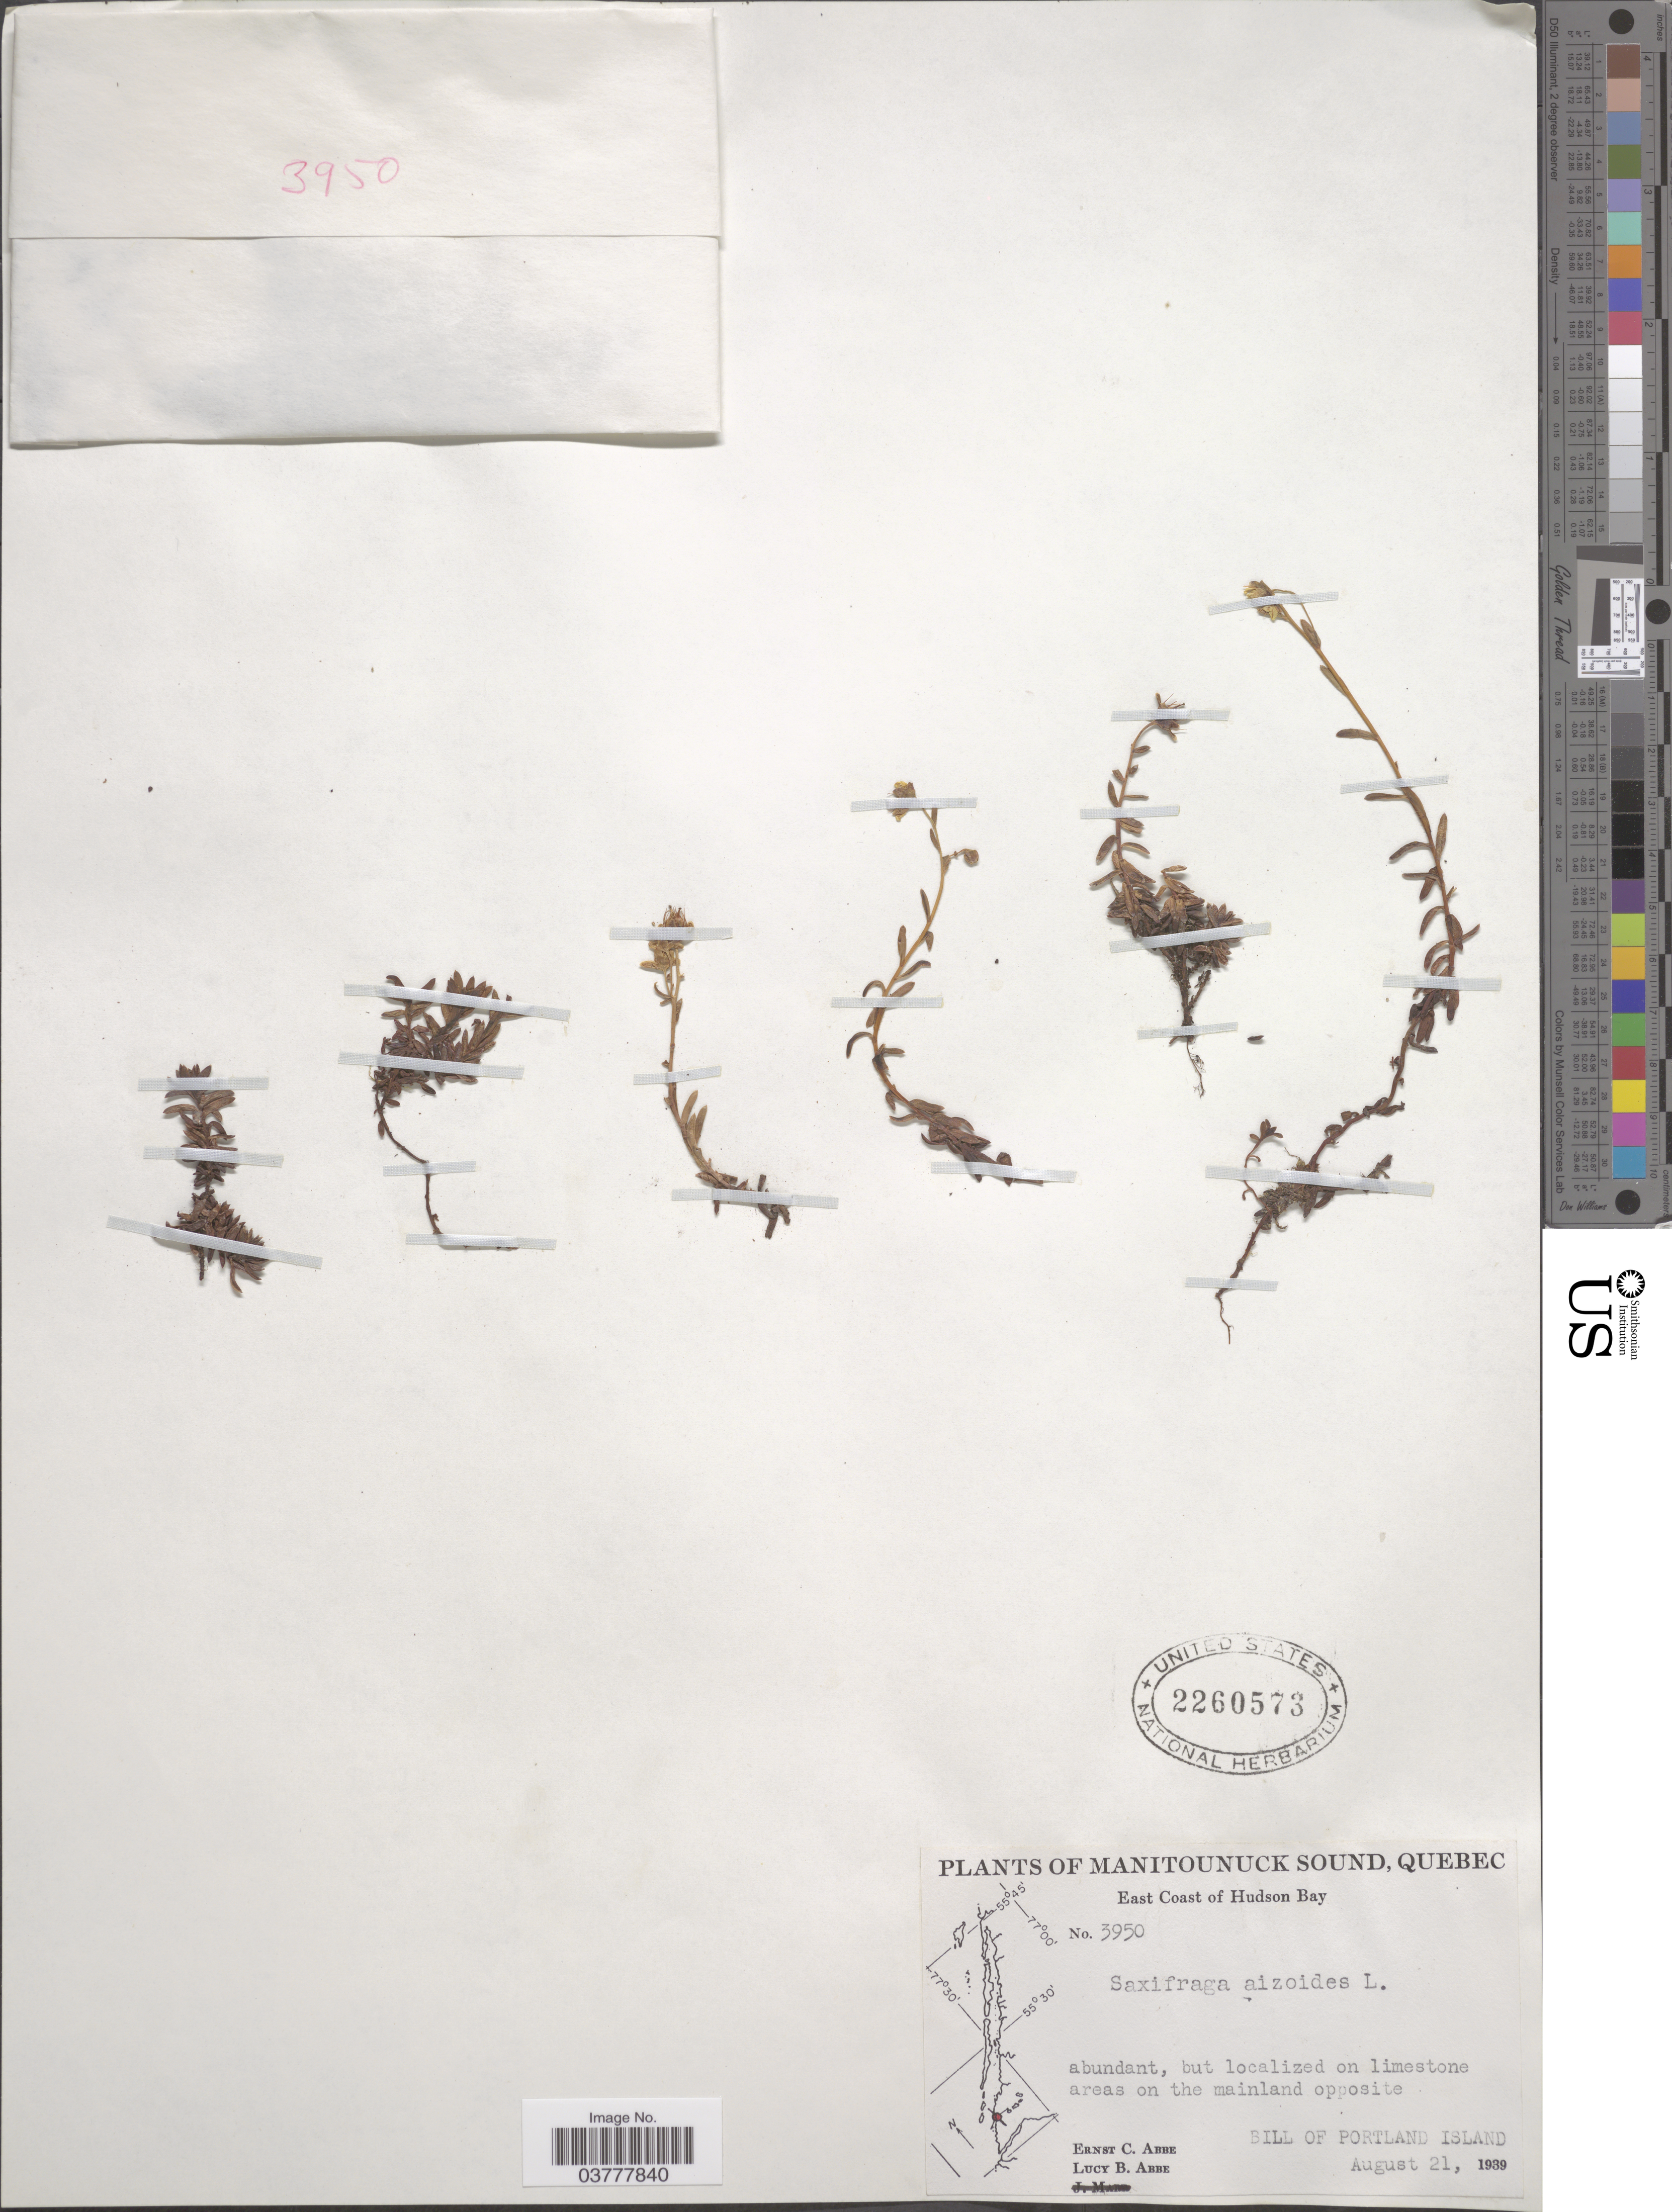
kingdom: Plantae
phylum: Tracheophyta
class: Magnoliopsida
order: Saxifragales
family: Saxifragaceae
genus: Saxifraga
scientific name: Saxifraga aizoides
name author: L.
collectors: E. C. Abbe & L. B. Abbe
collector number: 3950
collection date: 1939-08-21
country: Canada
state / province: Quebec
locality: Manitounuck Sound, East Coast of Hudson Bay. Bill of Portland Island.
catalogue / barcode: US 2260573